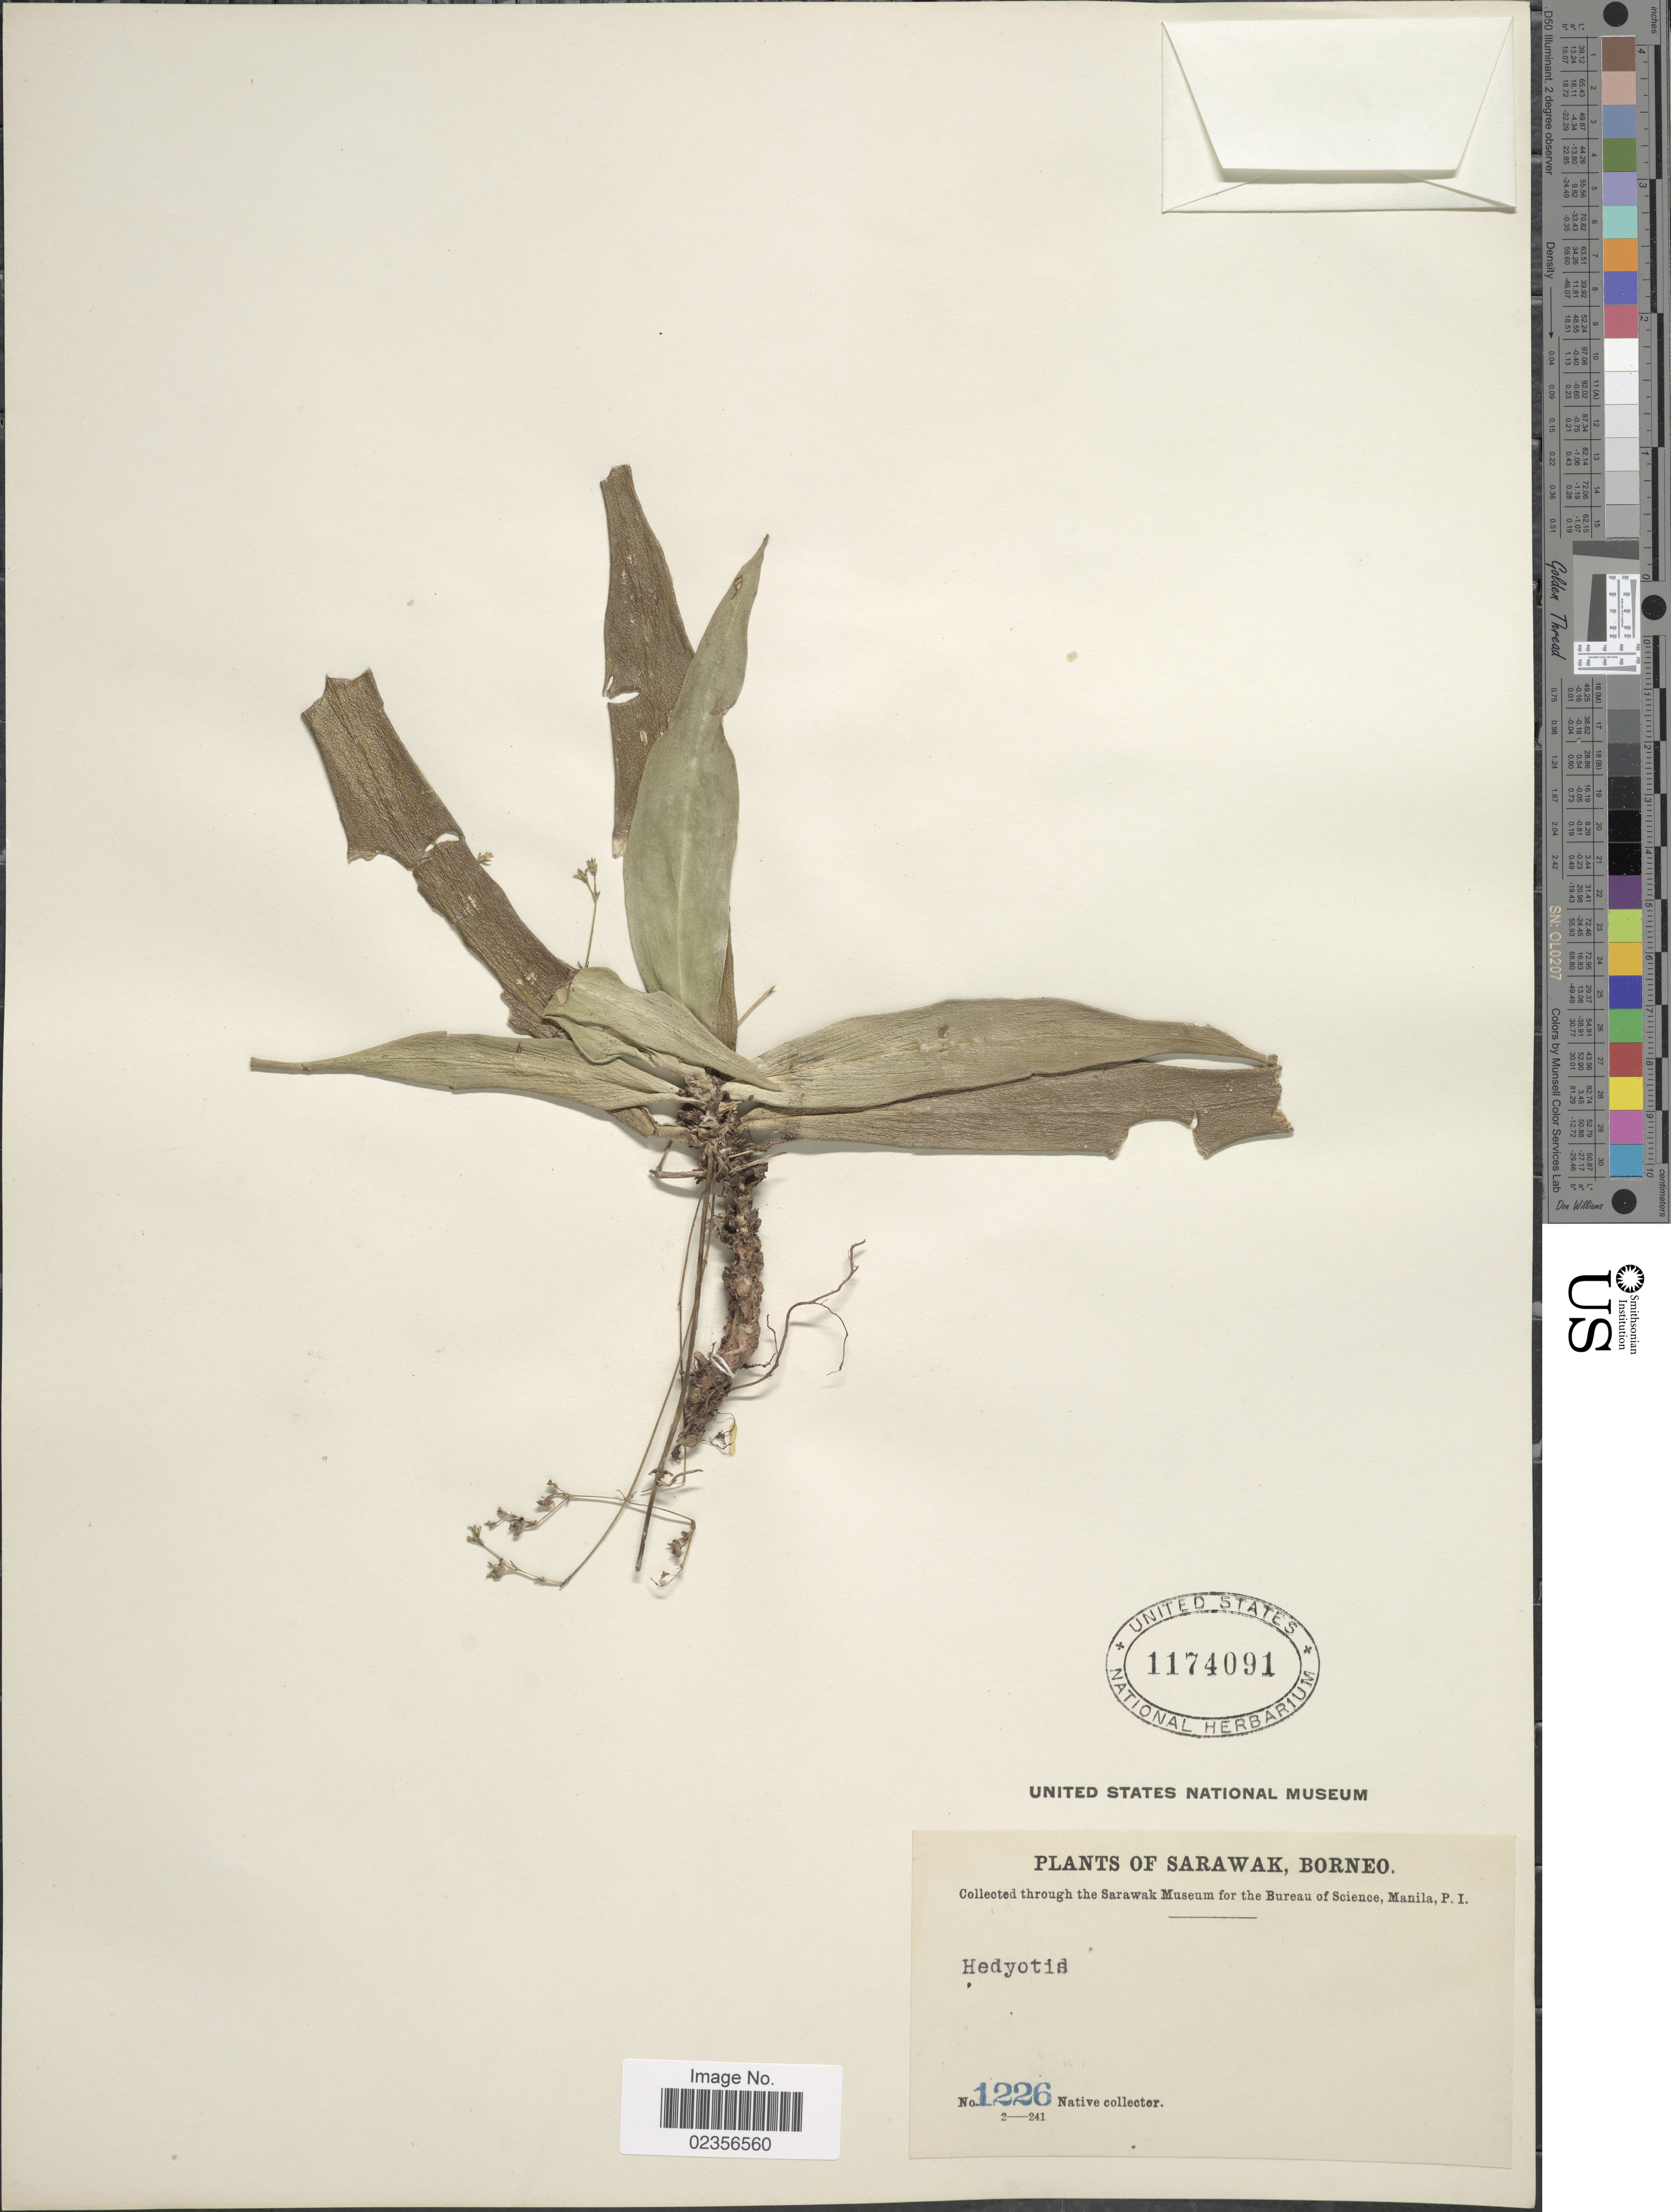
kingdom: Plantae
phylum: Tracheophyta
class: Magnoliopsida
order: Gentianales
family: Rubiaceae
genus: Hedyotis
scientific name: Hedyotis sp.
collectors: Native collector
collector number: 1226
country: Malaysia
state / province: Sarawak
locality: Borneo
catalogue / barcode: US 1174091